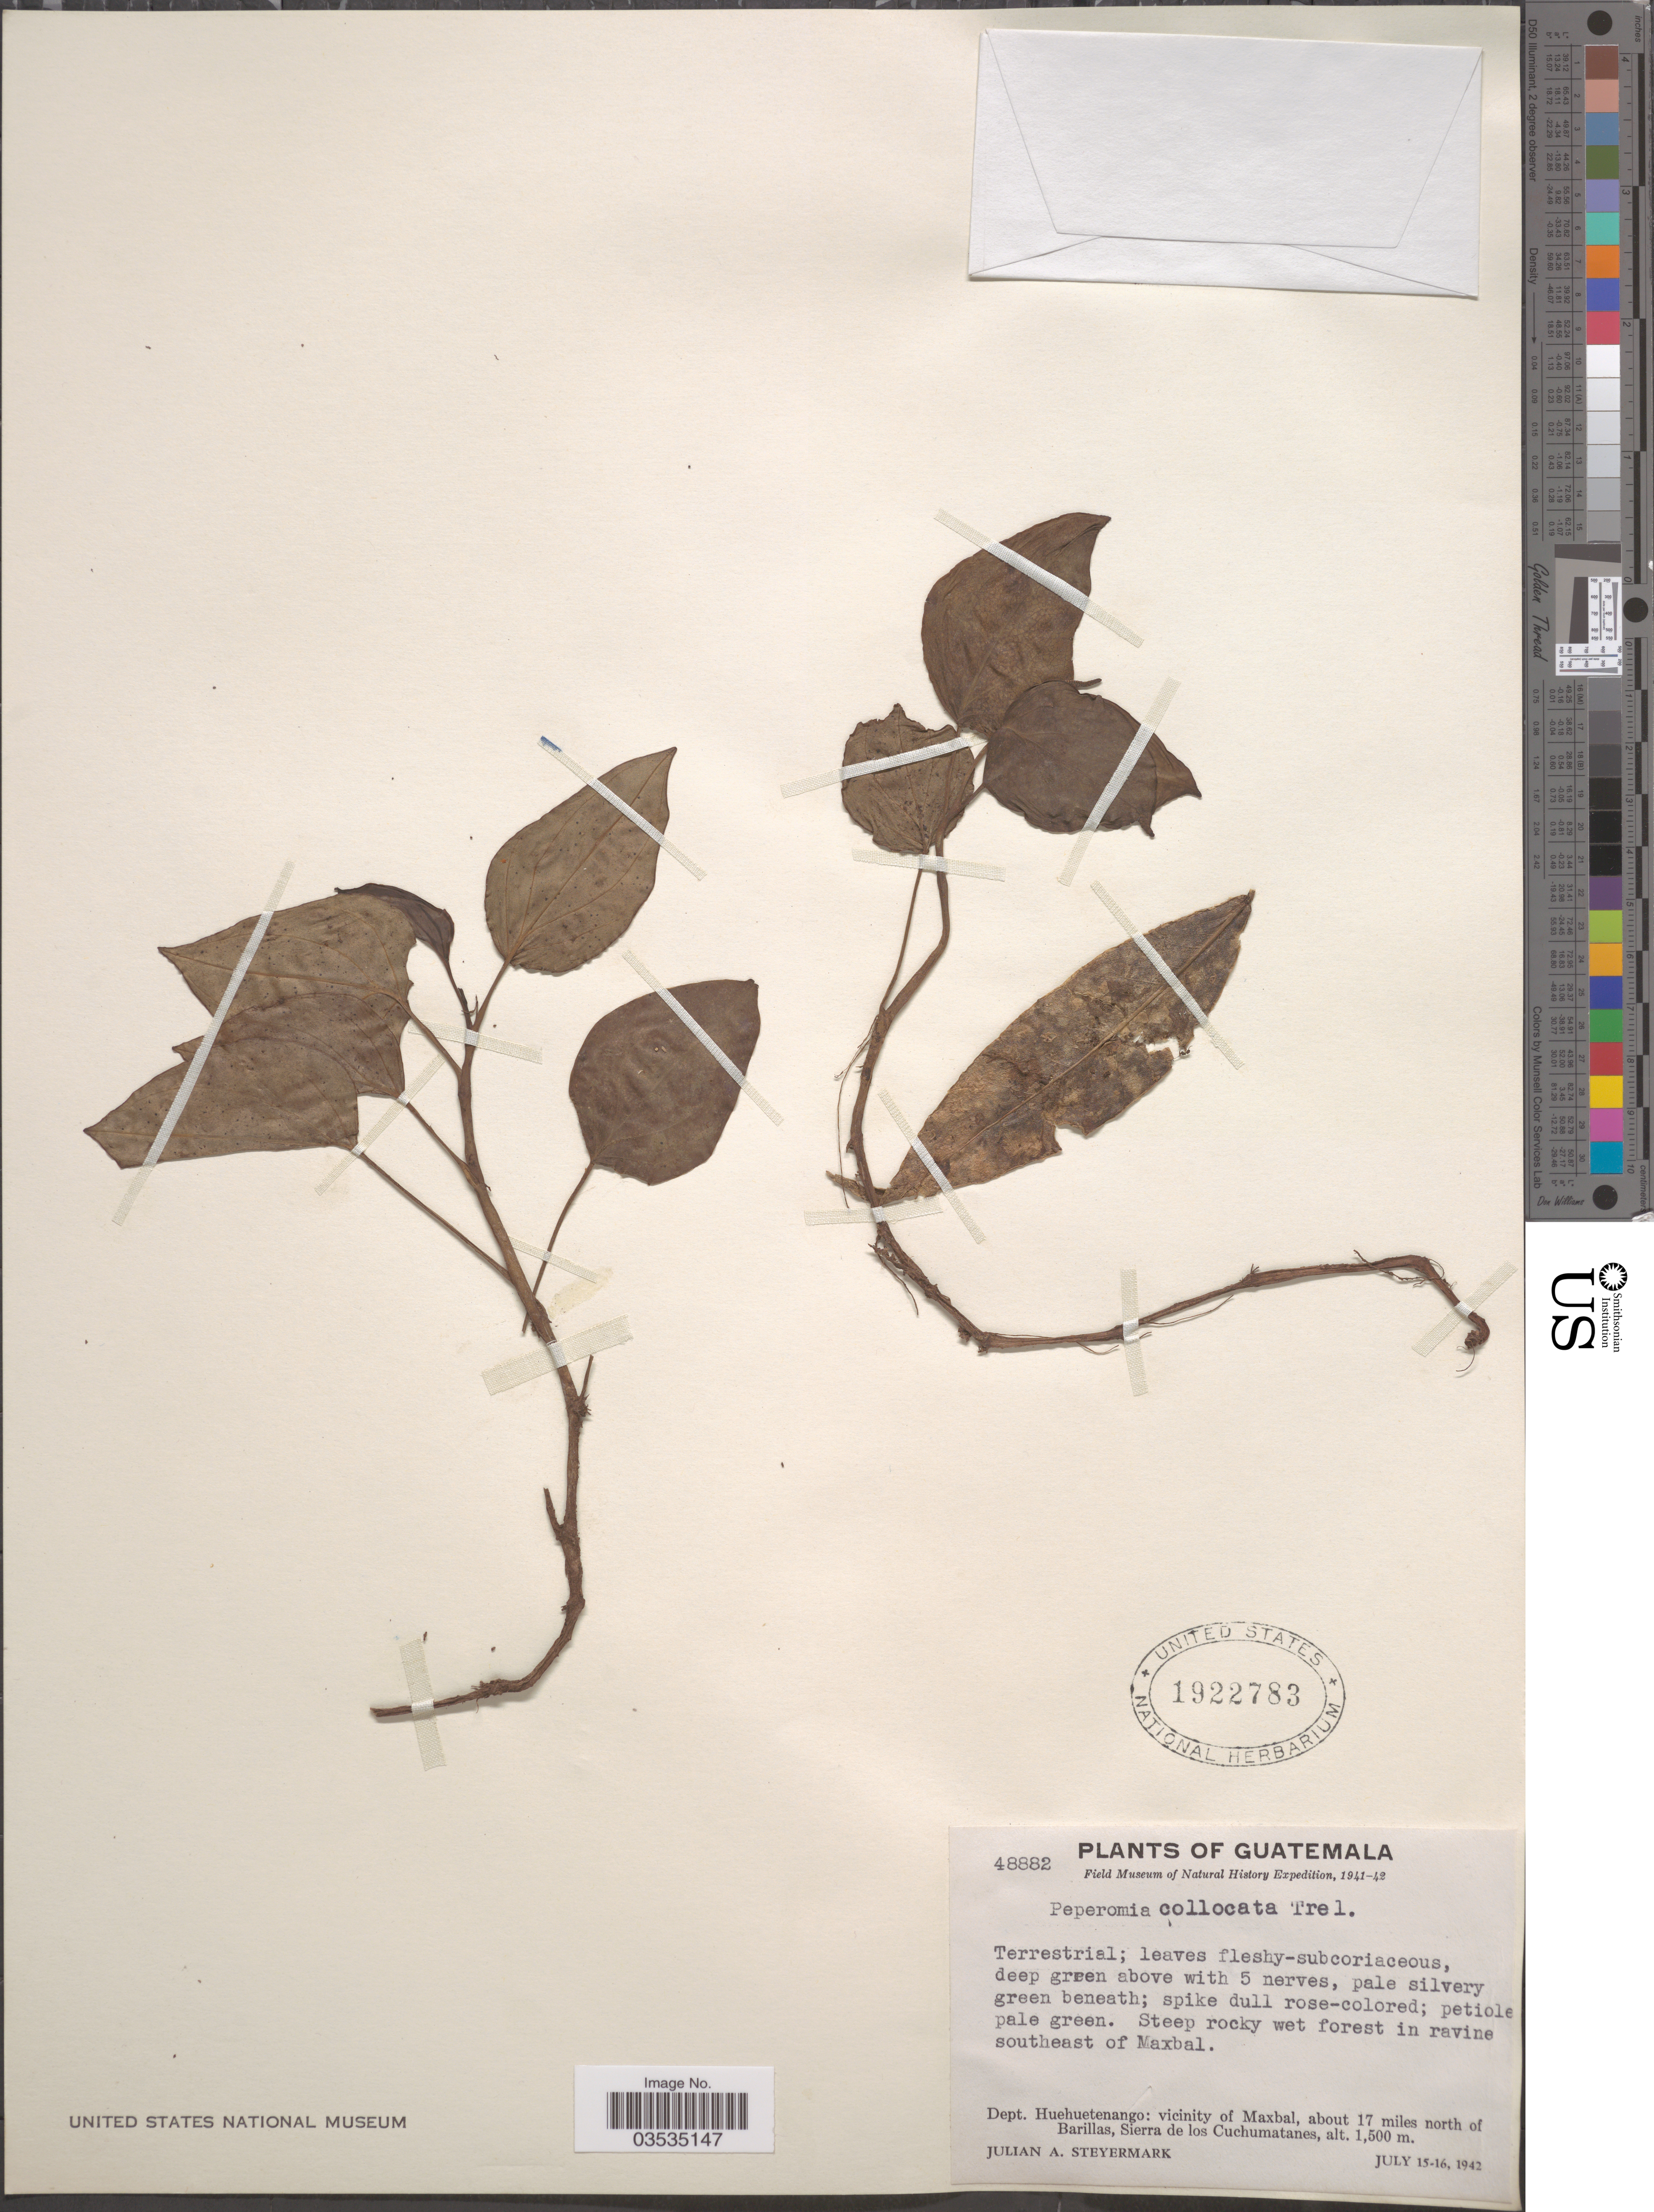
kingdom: Plantae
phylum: Tracheophyta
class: Magnoliopsida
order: Piperales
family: Piperaceae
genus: Peperomia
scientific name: Peperomia collocata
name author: Trel.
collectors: J. Steyermark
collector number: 48882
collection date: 1942-07-15/1942-07-16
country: Guatemala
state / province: Huehuetenango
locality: Dept. Huehuetenango: vicinity of Maxbal, about 17 miles north of Barillas, Sierra de los Cuchumatanes.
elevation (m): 1500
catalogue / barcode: US 1922783